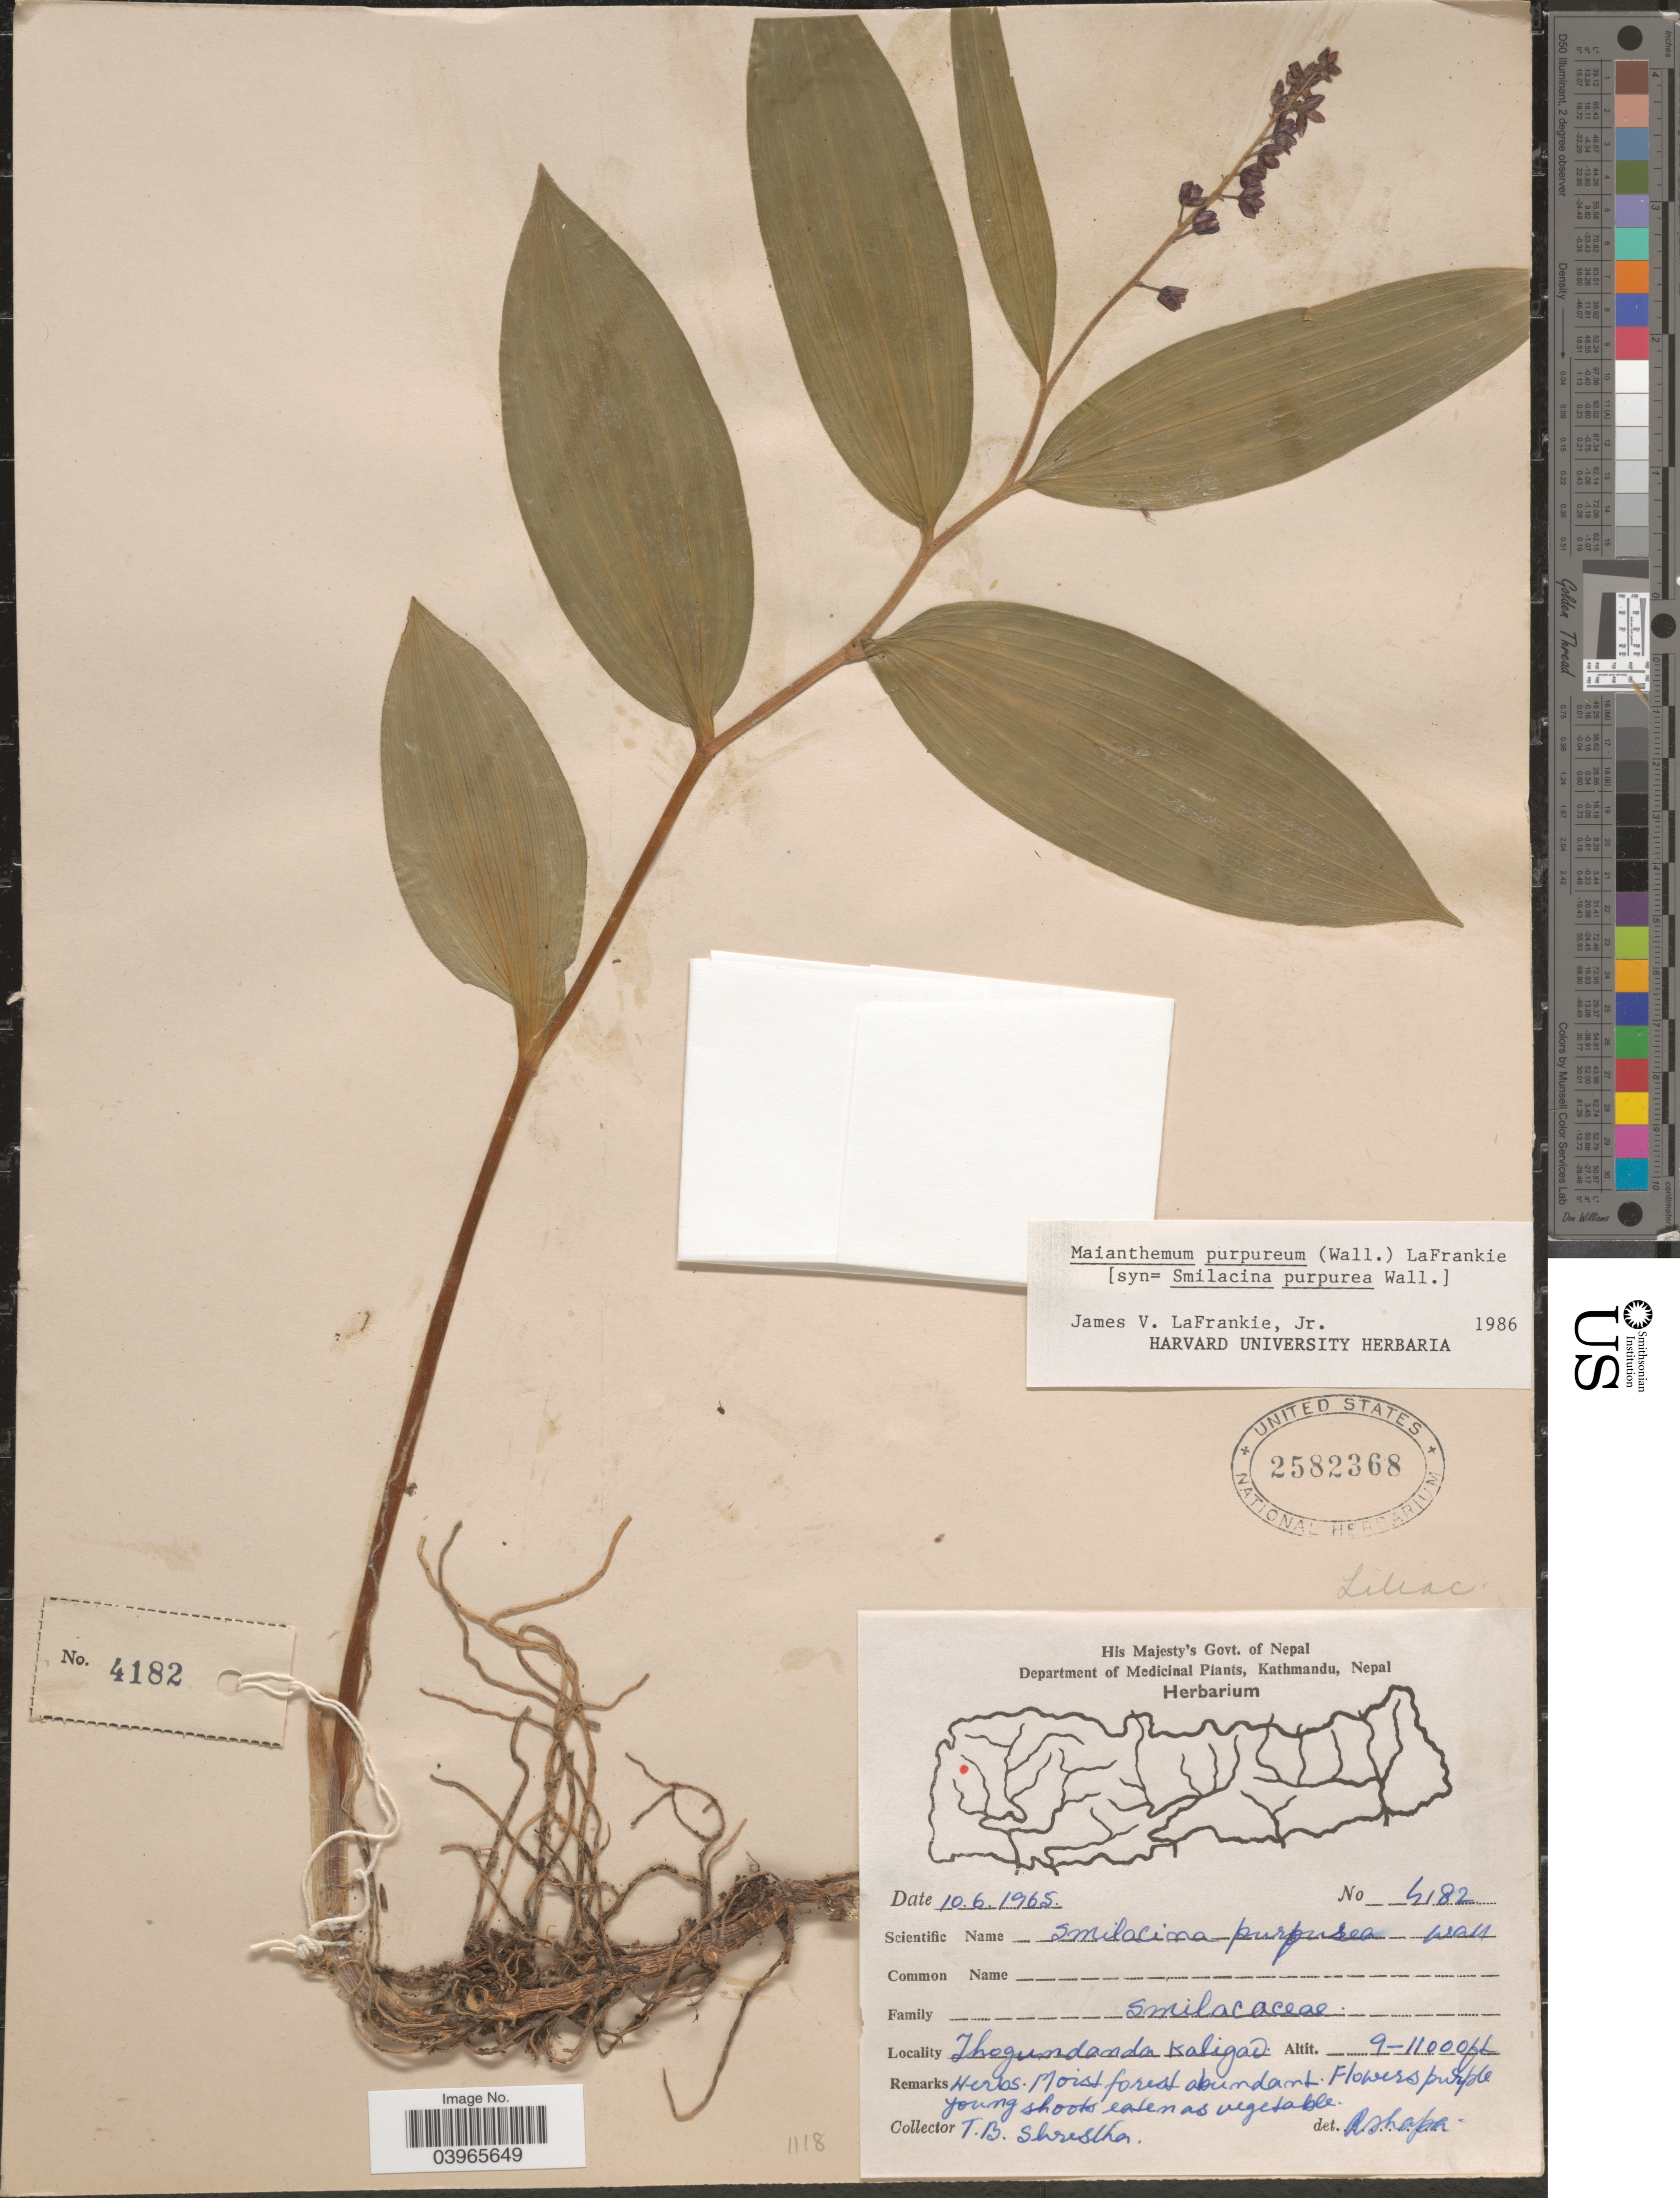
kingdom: Plantae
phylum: Tracheophyta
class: Liliopsida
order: Asparagales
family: Asparagaceae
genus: Maianthemum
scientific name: Maianthemum purpureum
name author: (Wall.) LaFrankie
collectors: T. B. Shrestha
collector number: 4182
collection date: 1965-06-10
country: Nepal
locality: Thogundanda Kaligad.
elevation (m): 2743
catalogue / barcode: US 2582368